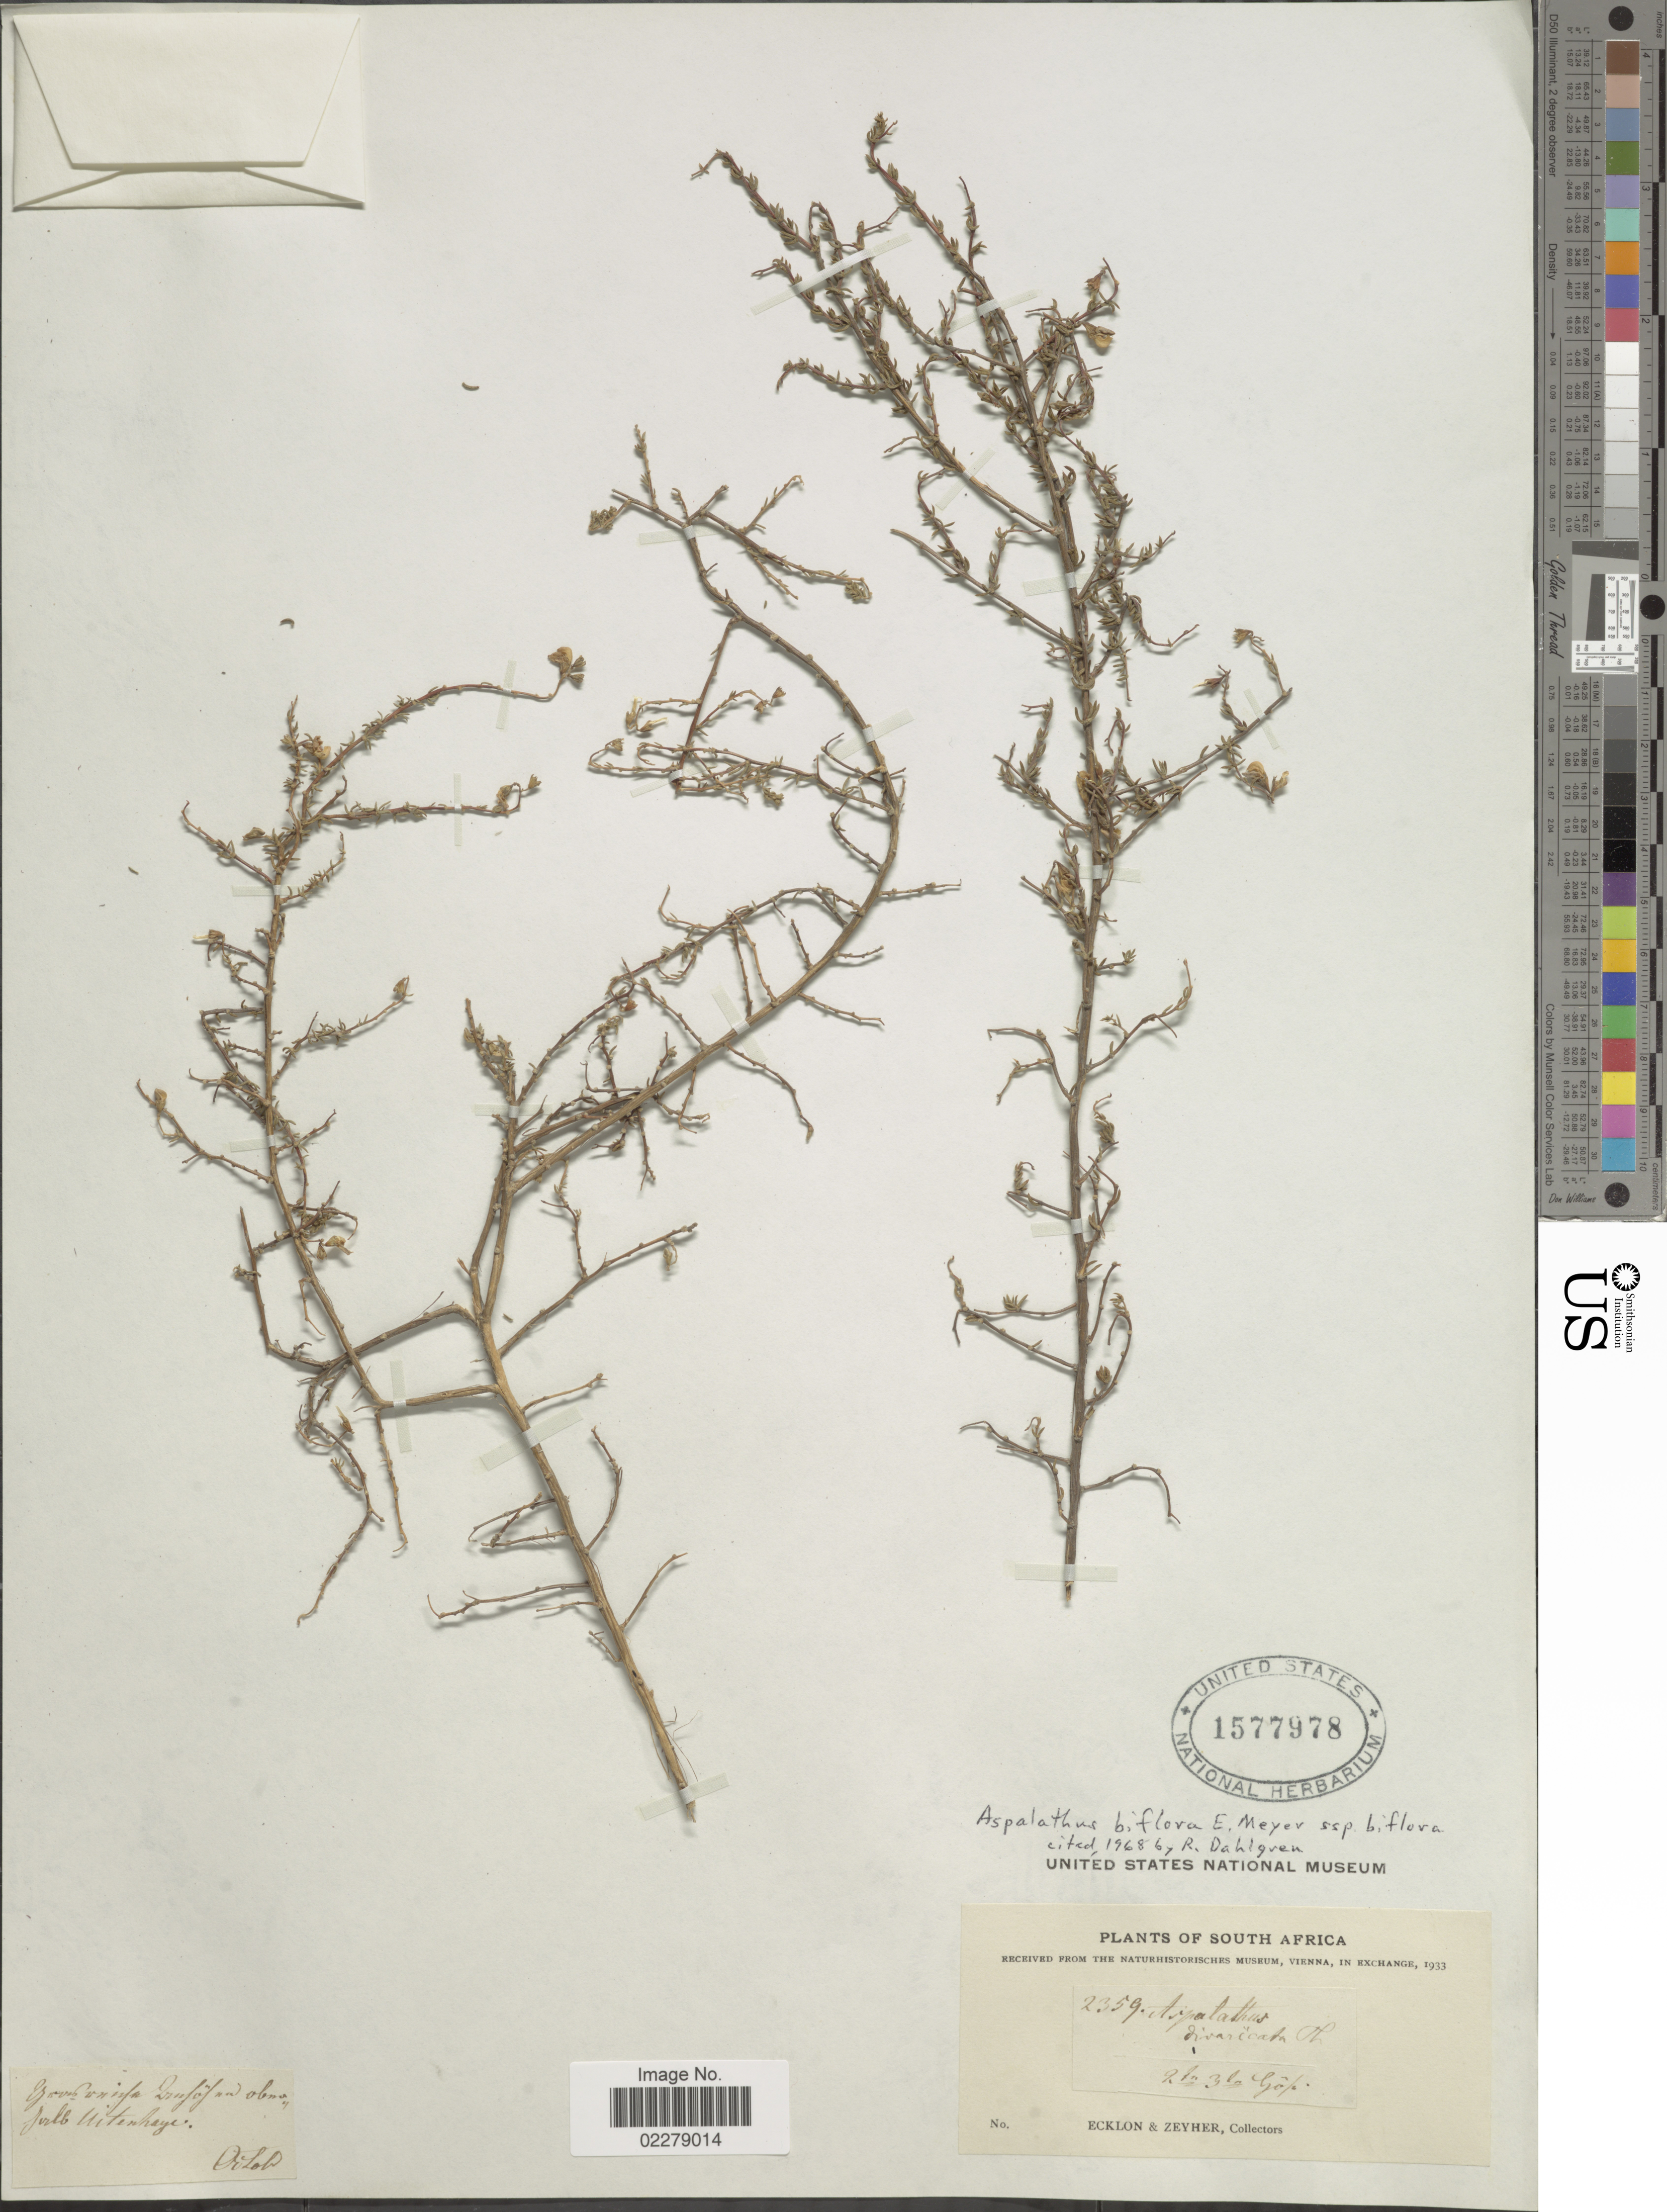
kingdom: Plantae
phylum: Tracheophyta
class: Magnoliopsida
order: Fabales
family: Fabaceae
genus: Aspalathus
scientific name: Aspalathus biflora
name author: E. Mey.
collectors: -. Ecklon & -. Zeyher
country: South Africa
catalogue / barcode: US 1577978